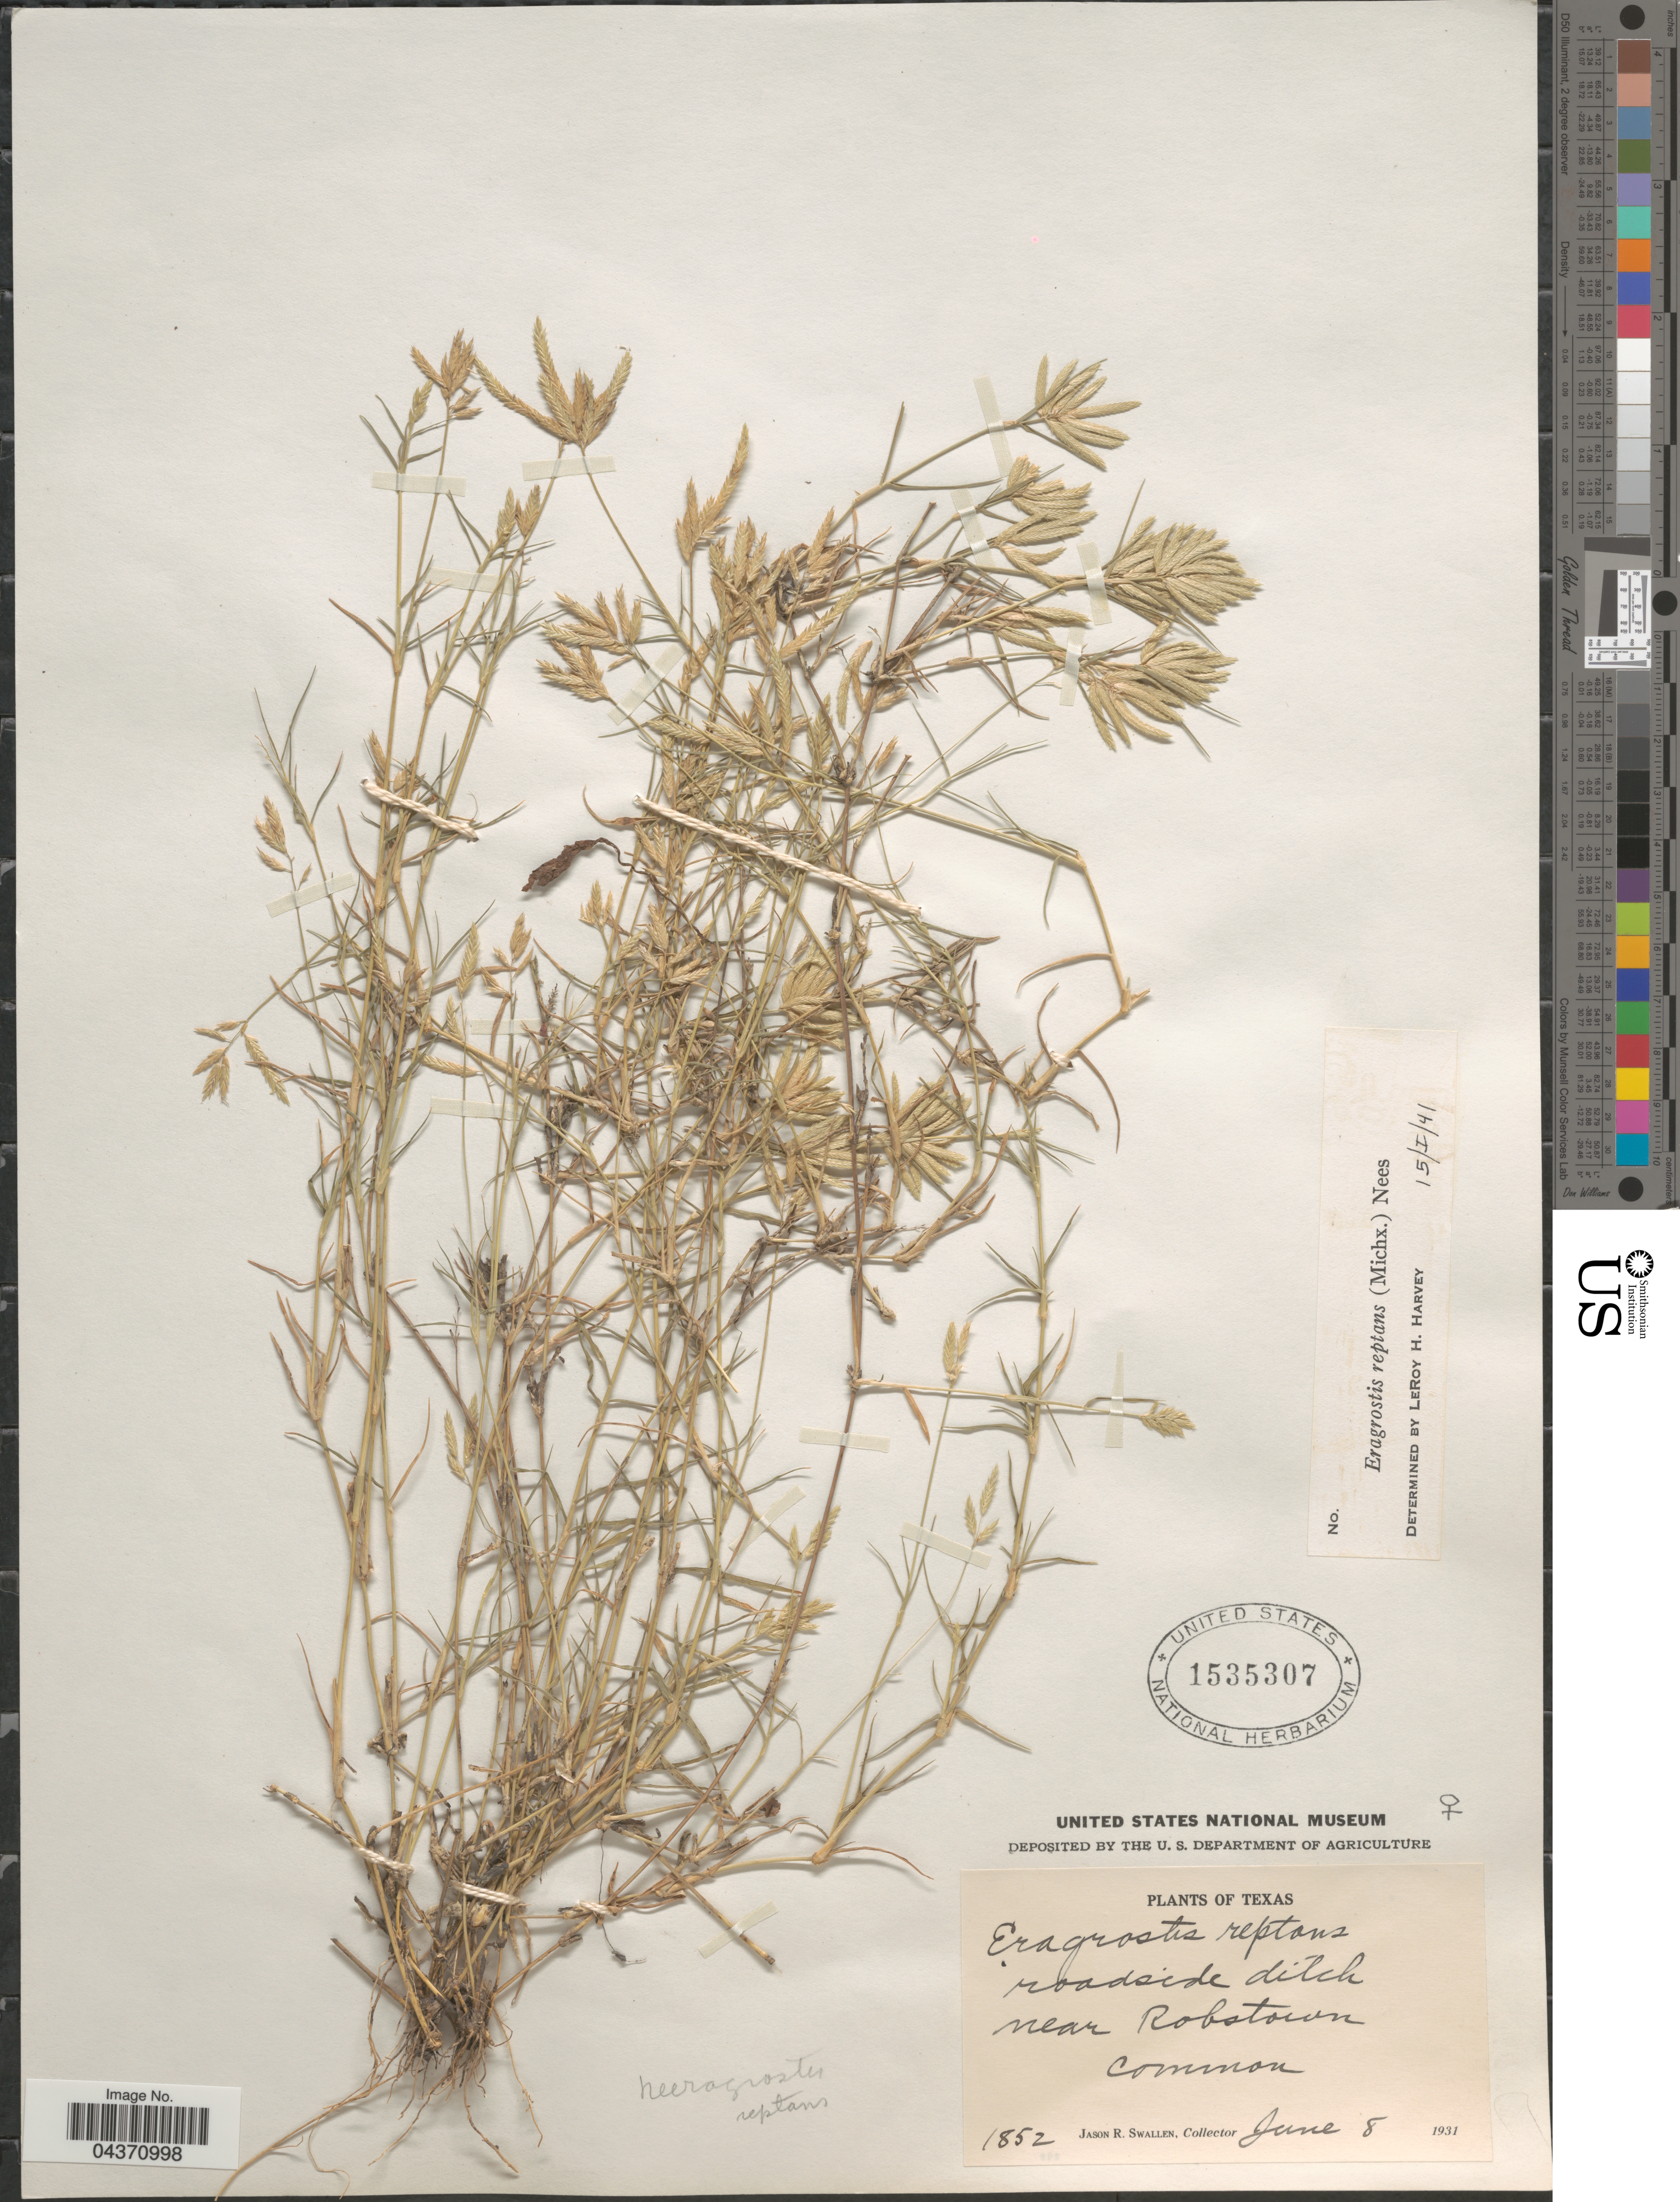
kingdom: Plantae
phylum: Tracheophyta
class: Liliopsida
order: Poales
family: Poaceae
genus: Eragrostis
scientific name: Eragrostis reptans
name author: (Michx.) Nees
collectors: J. R. Swallen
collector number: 1852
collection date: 1931-06-08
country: United States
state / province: Texas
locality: Roadside ditch near Robstown.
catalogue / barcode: US 1535307